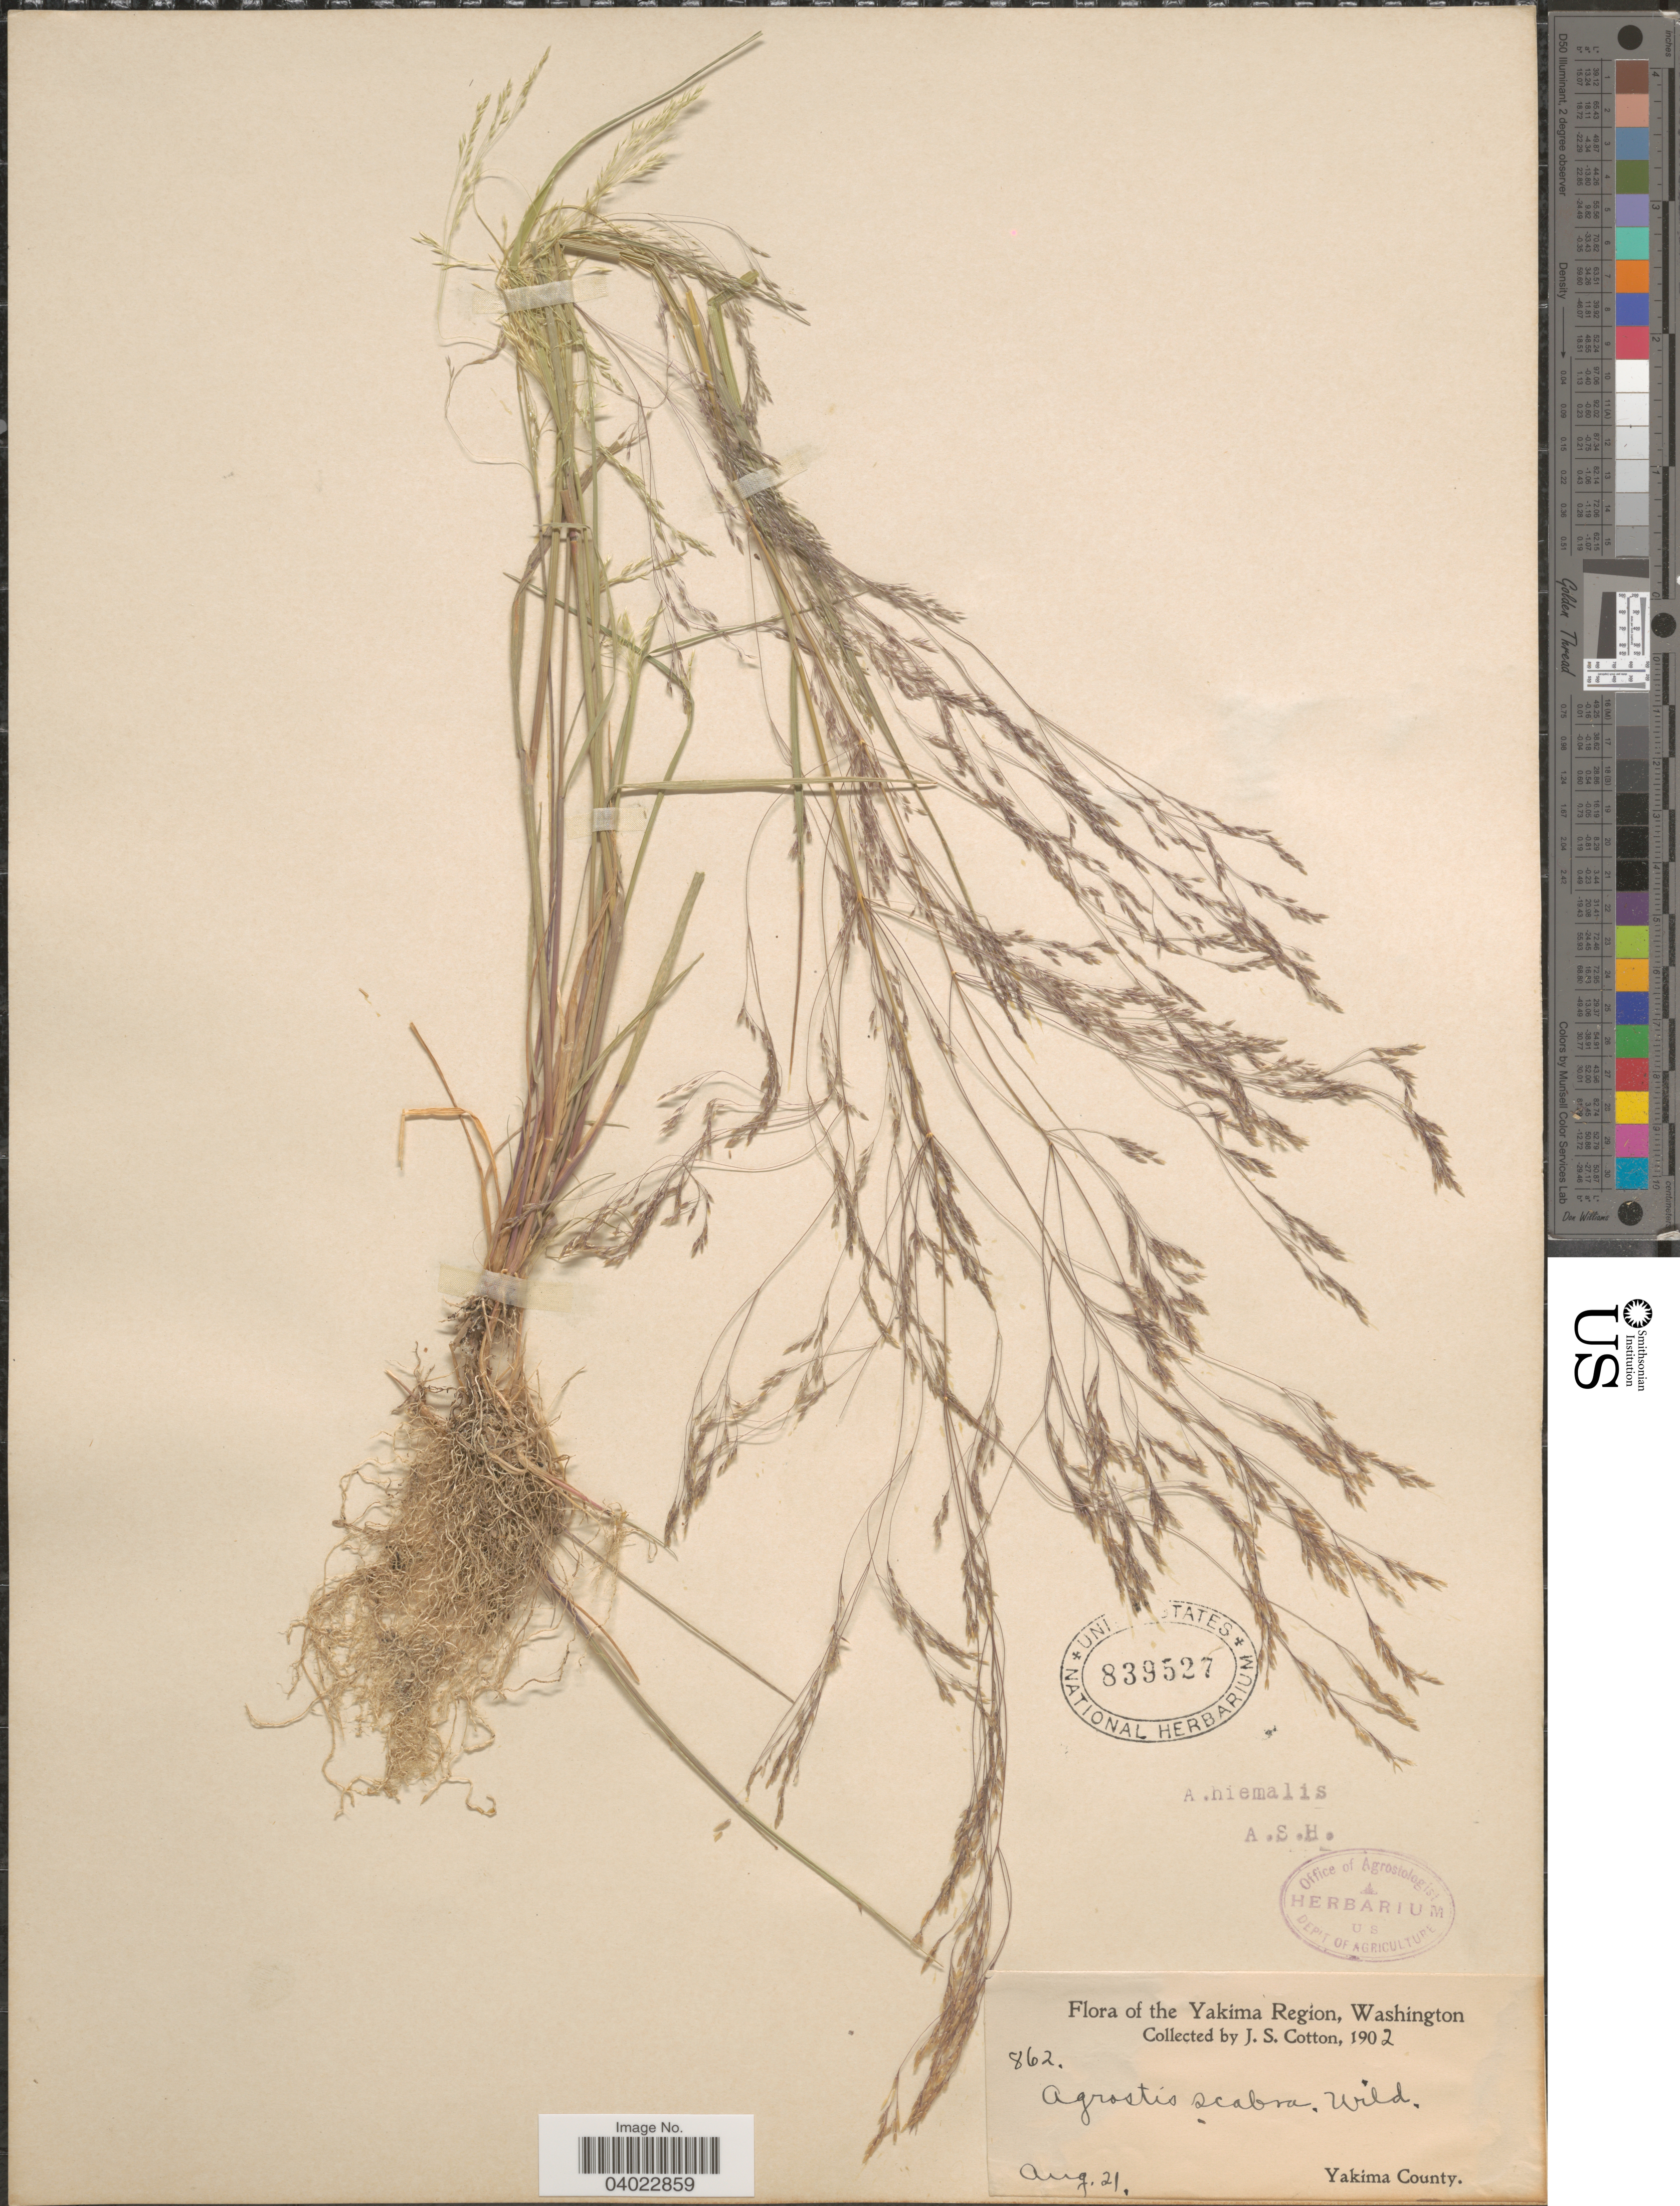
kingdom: Plantae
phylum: Tracheophyta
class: Liliopsida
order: Poales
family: Poaceae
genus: Agrostis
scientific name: Agrostis scabra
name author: Willd.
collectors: J. S. Cotton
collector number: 862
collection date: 1902-08-21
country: United States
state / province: Washington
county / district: Yakima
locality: The Yakima Region. Yakima County.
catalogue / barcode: US 839527